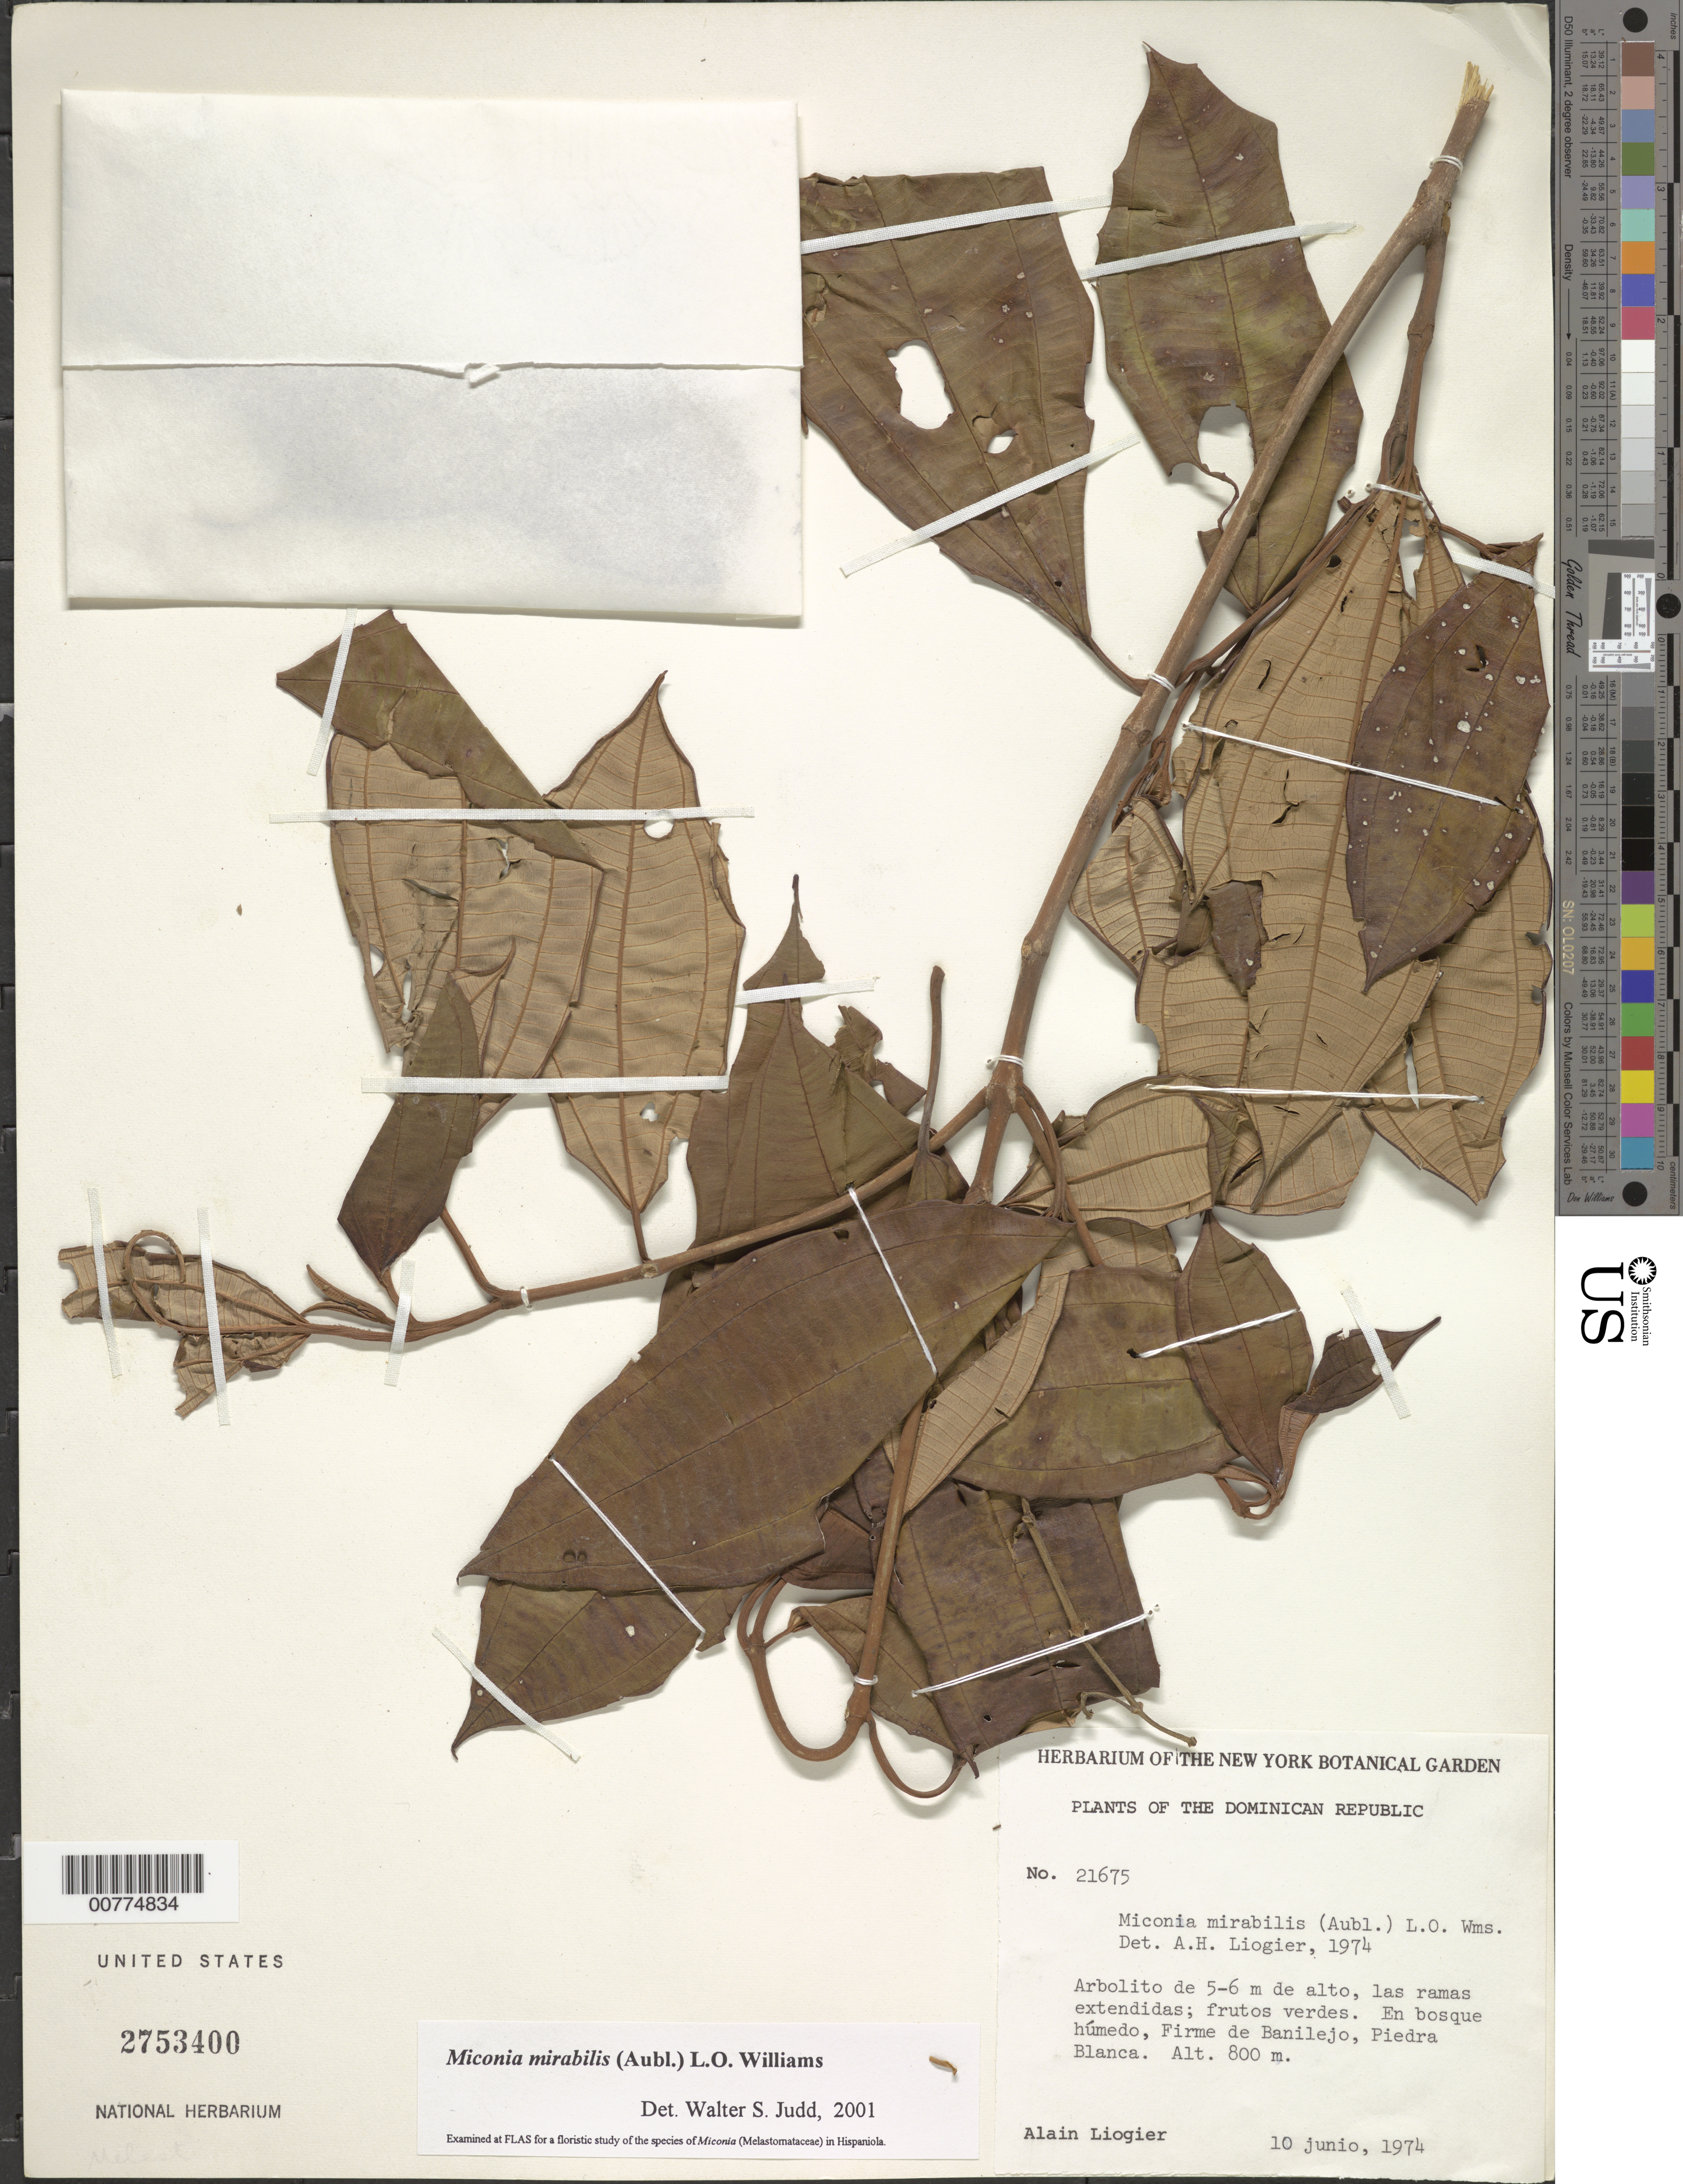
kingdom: Plantae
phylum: Tracheophyta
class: Magnoliopsida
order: Myrtales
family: Melastomataceae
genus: Miconia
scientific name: Miconia mirabilis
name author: (Aubl.) L.O. Williams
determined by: Judd, Walter S.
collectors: A. H. Liogier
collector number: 21675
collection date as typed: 10 Jun 1974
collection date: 1974-06-10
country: Dominican Republic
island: Hispaniola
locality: Piedra Blanca, Firme de Banilejo.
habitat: Humid forest.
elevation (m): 800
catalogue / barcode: US 2753400